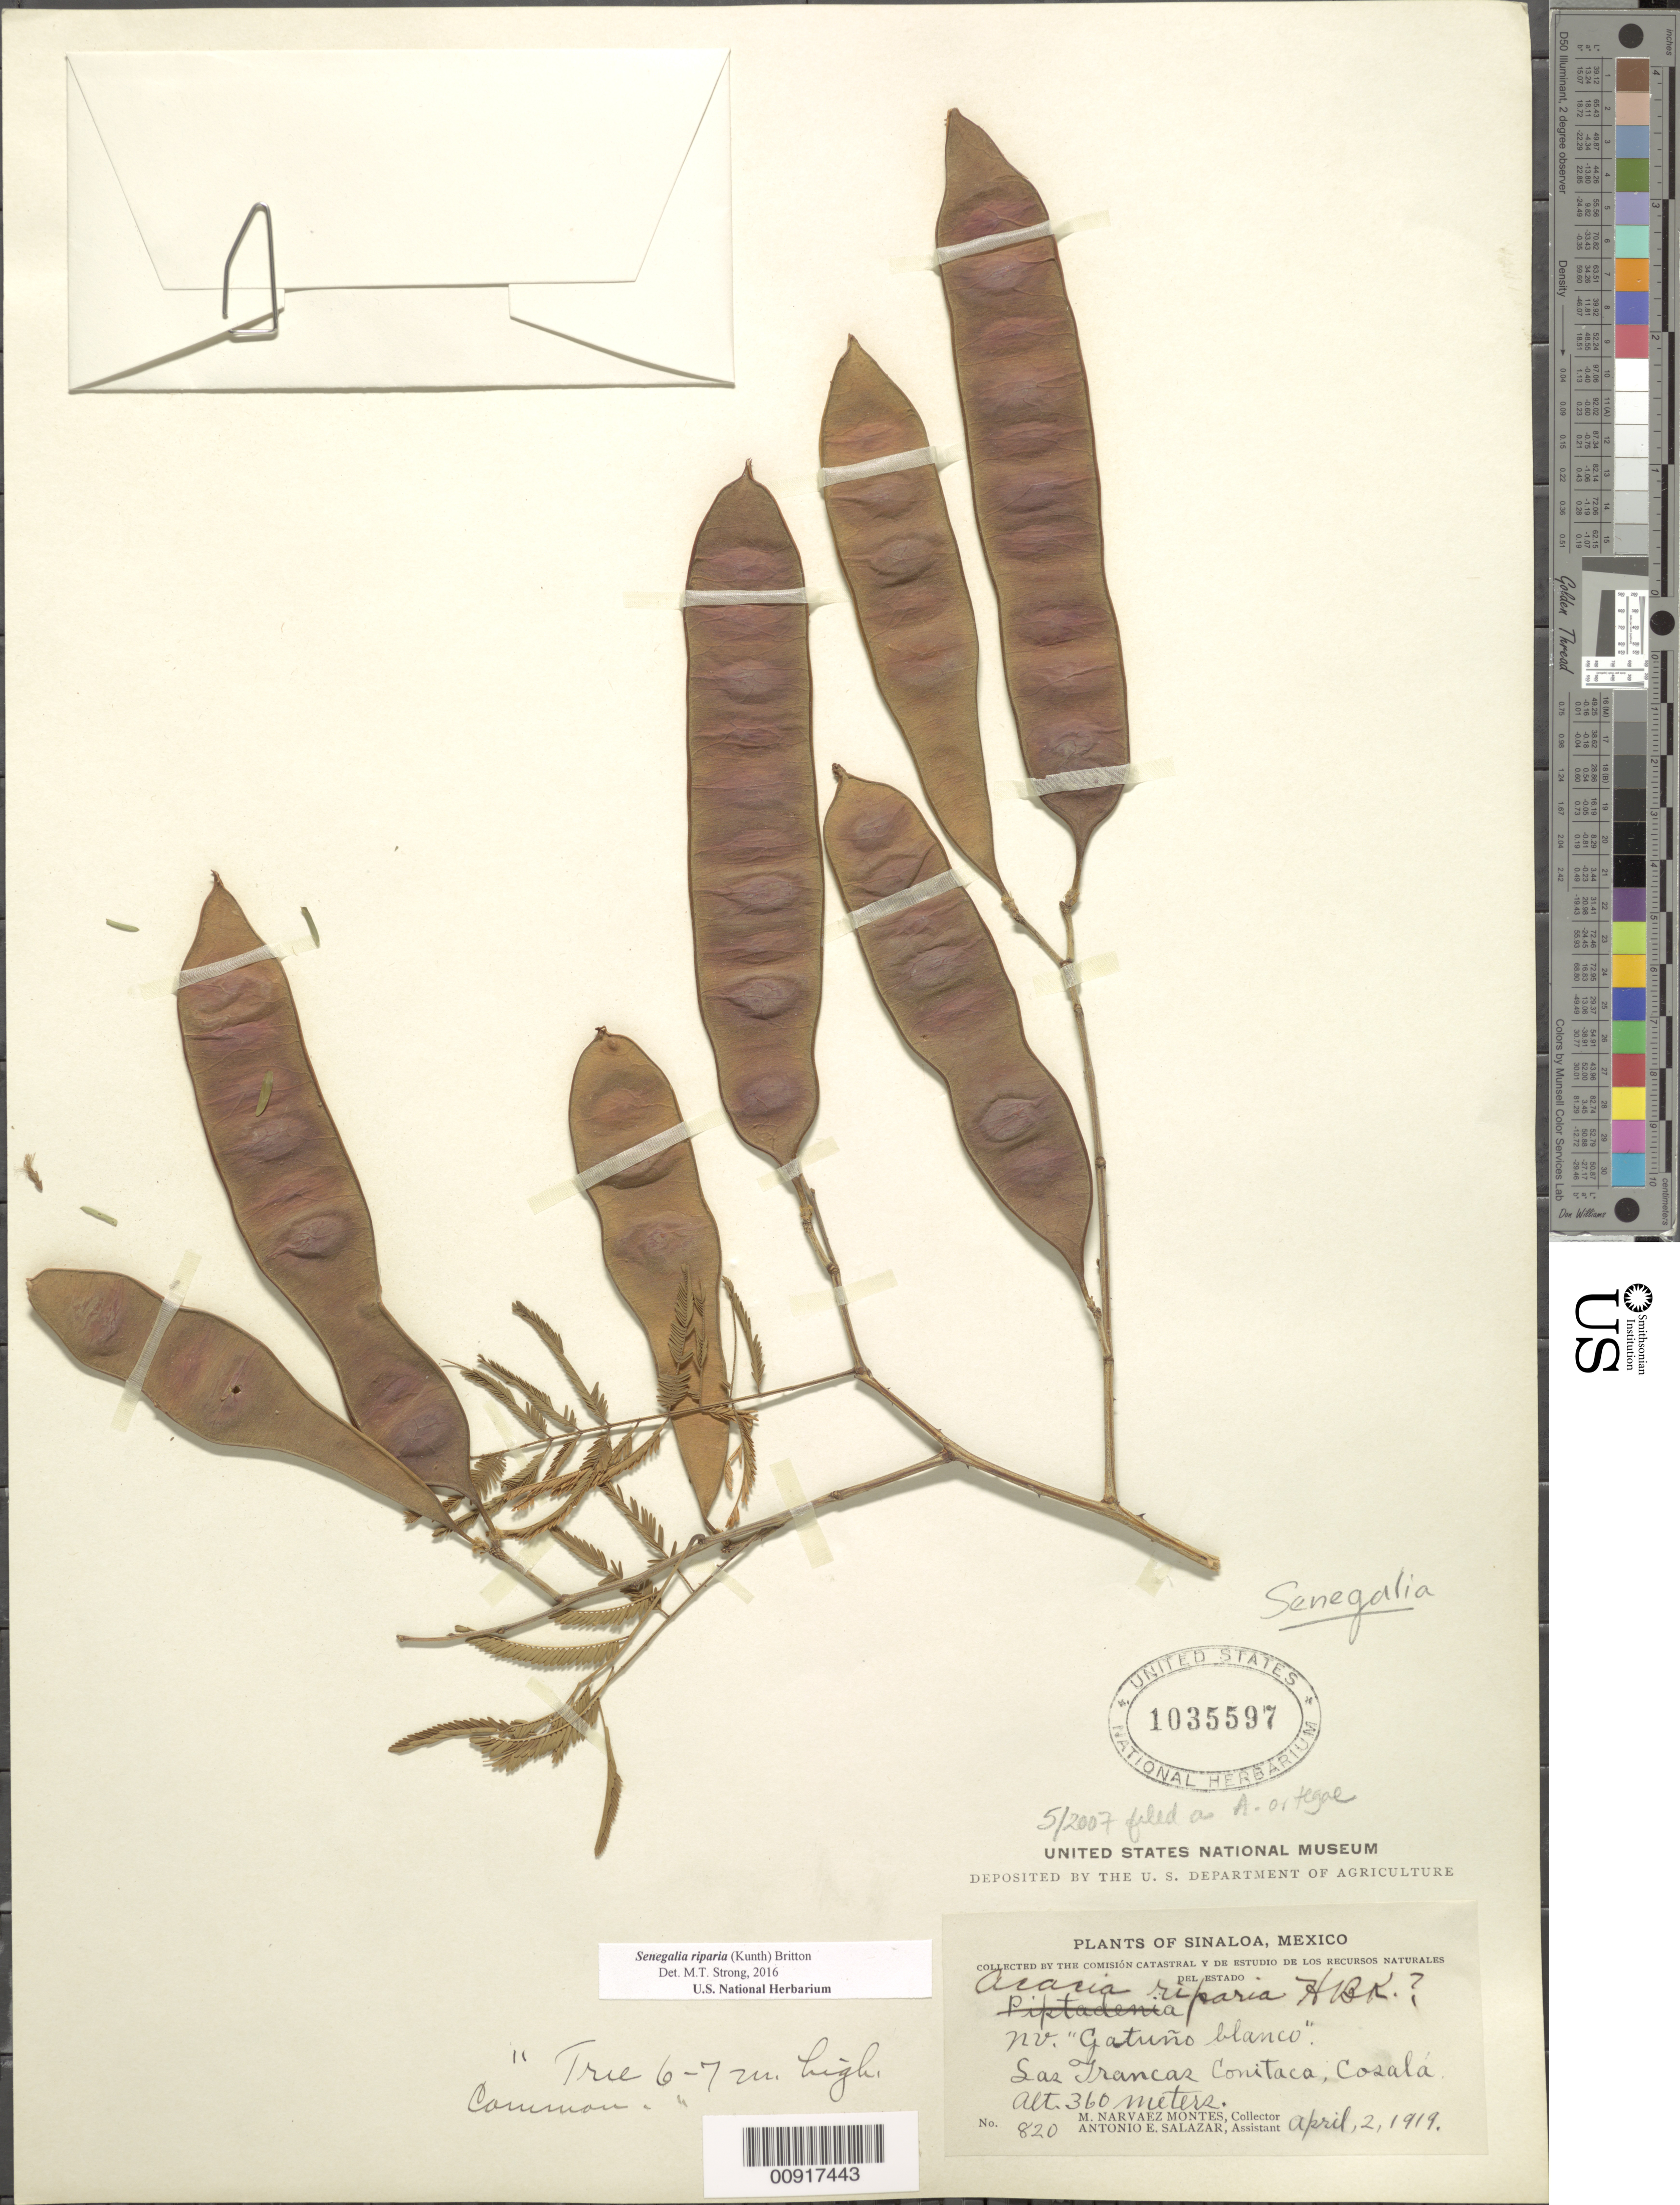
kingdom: Plantae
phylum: Tracheophyta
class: Magnoliopsida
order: Fabales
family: Fabaceae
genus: Senegalia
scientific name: Senegalia riparia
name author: (Kunth) Britton & Rose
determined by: Strong, M. T., (US), Smithsonian Institution - National Museum of Natural History (UNITED STATES)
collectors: M. Narvaez-Montes & A. E. Salazar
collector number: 820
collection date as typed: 02 Apr 1919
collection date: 1919-04-02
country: Mexico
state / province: Sinaloa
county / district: Cosalá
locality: Las Trancas Conitaca, Cosalá.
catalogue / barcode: US 1035597